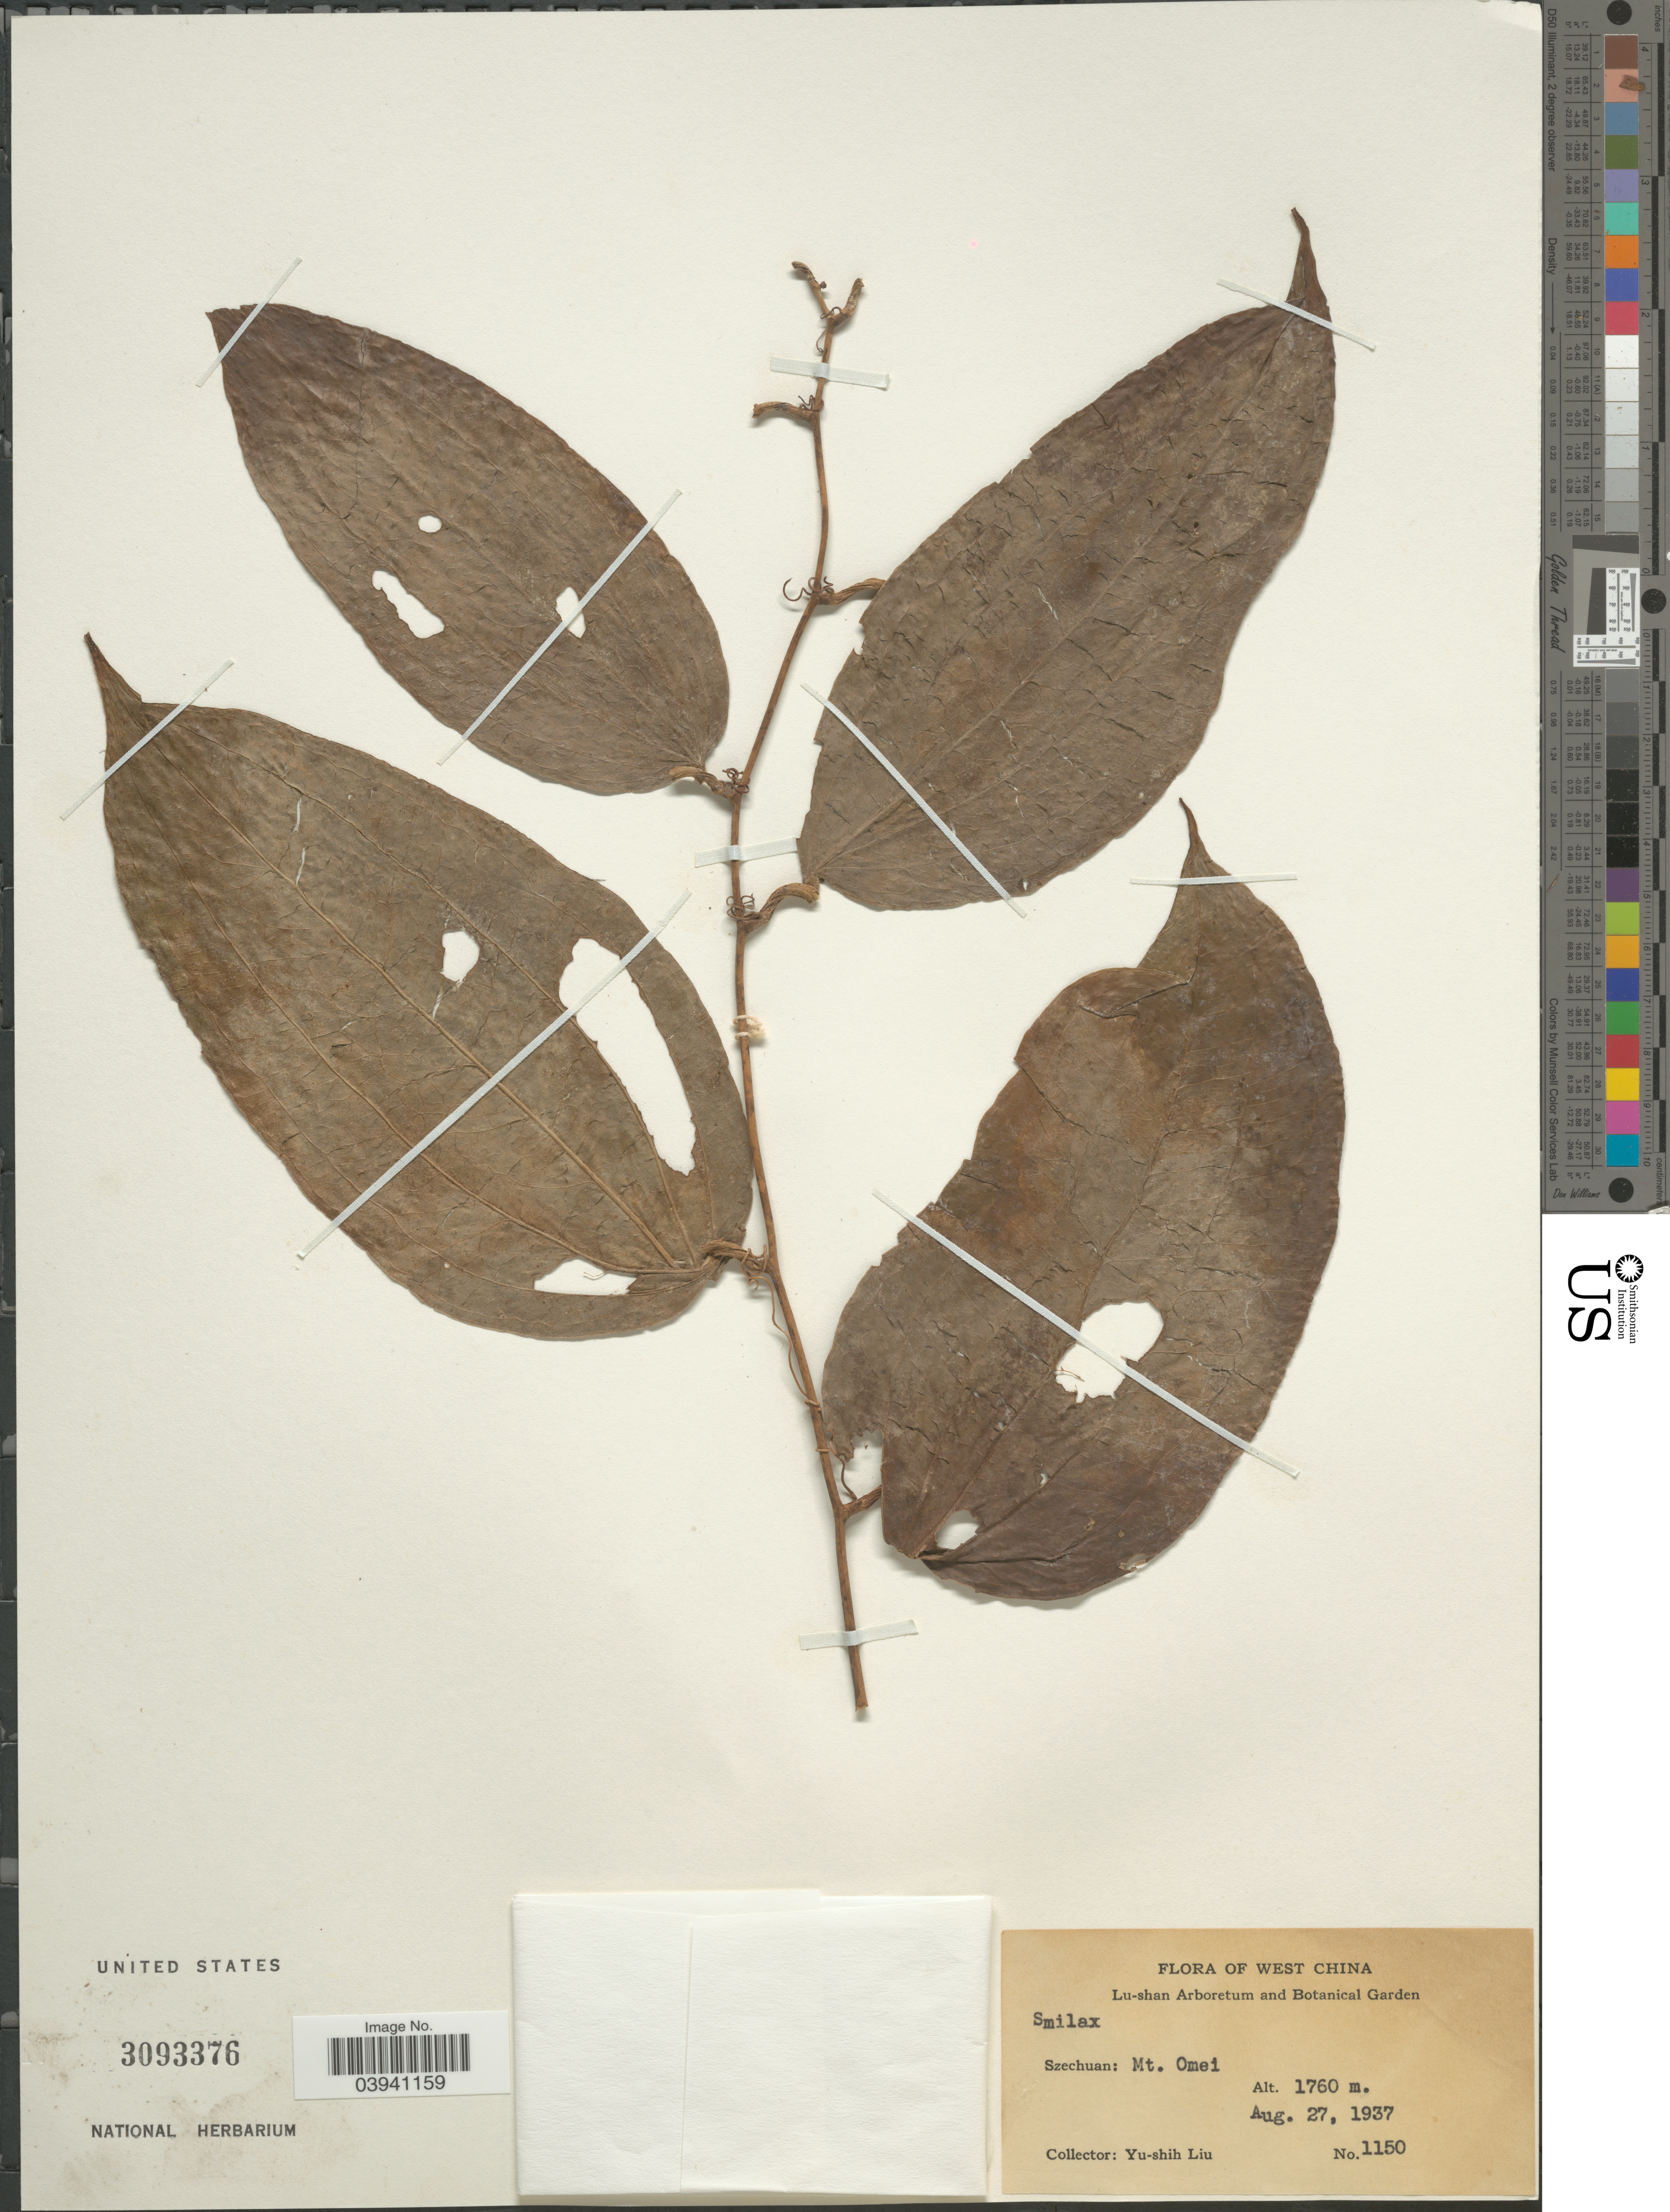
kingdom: Plantae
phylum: Tracheophyta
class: Liliopsida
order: Liliales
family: Smilacaceae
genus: Smilax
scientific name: Smilax sp.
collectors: Y.-S. Liu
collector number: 1150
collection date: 1937-08-27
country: China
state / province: Sichuan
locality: West China. Szechuan: Mt. Omei.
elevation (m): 1760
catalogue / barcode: US 3093376